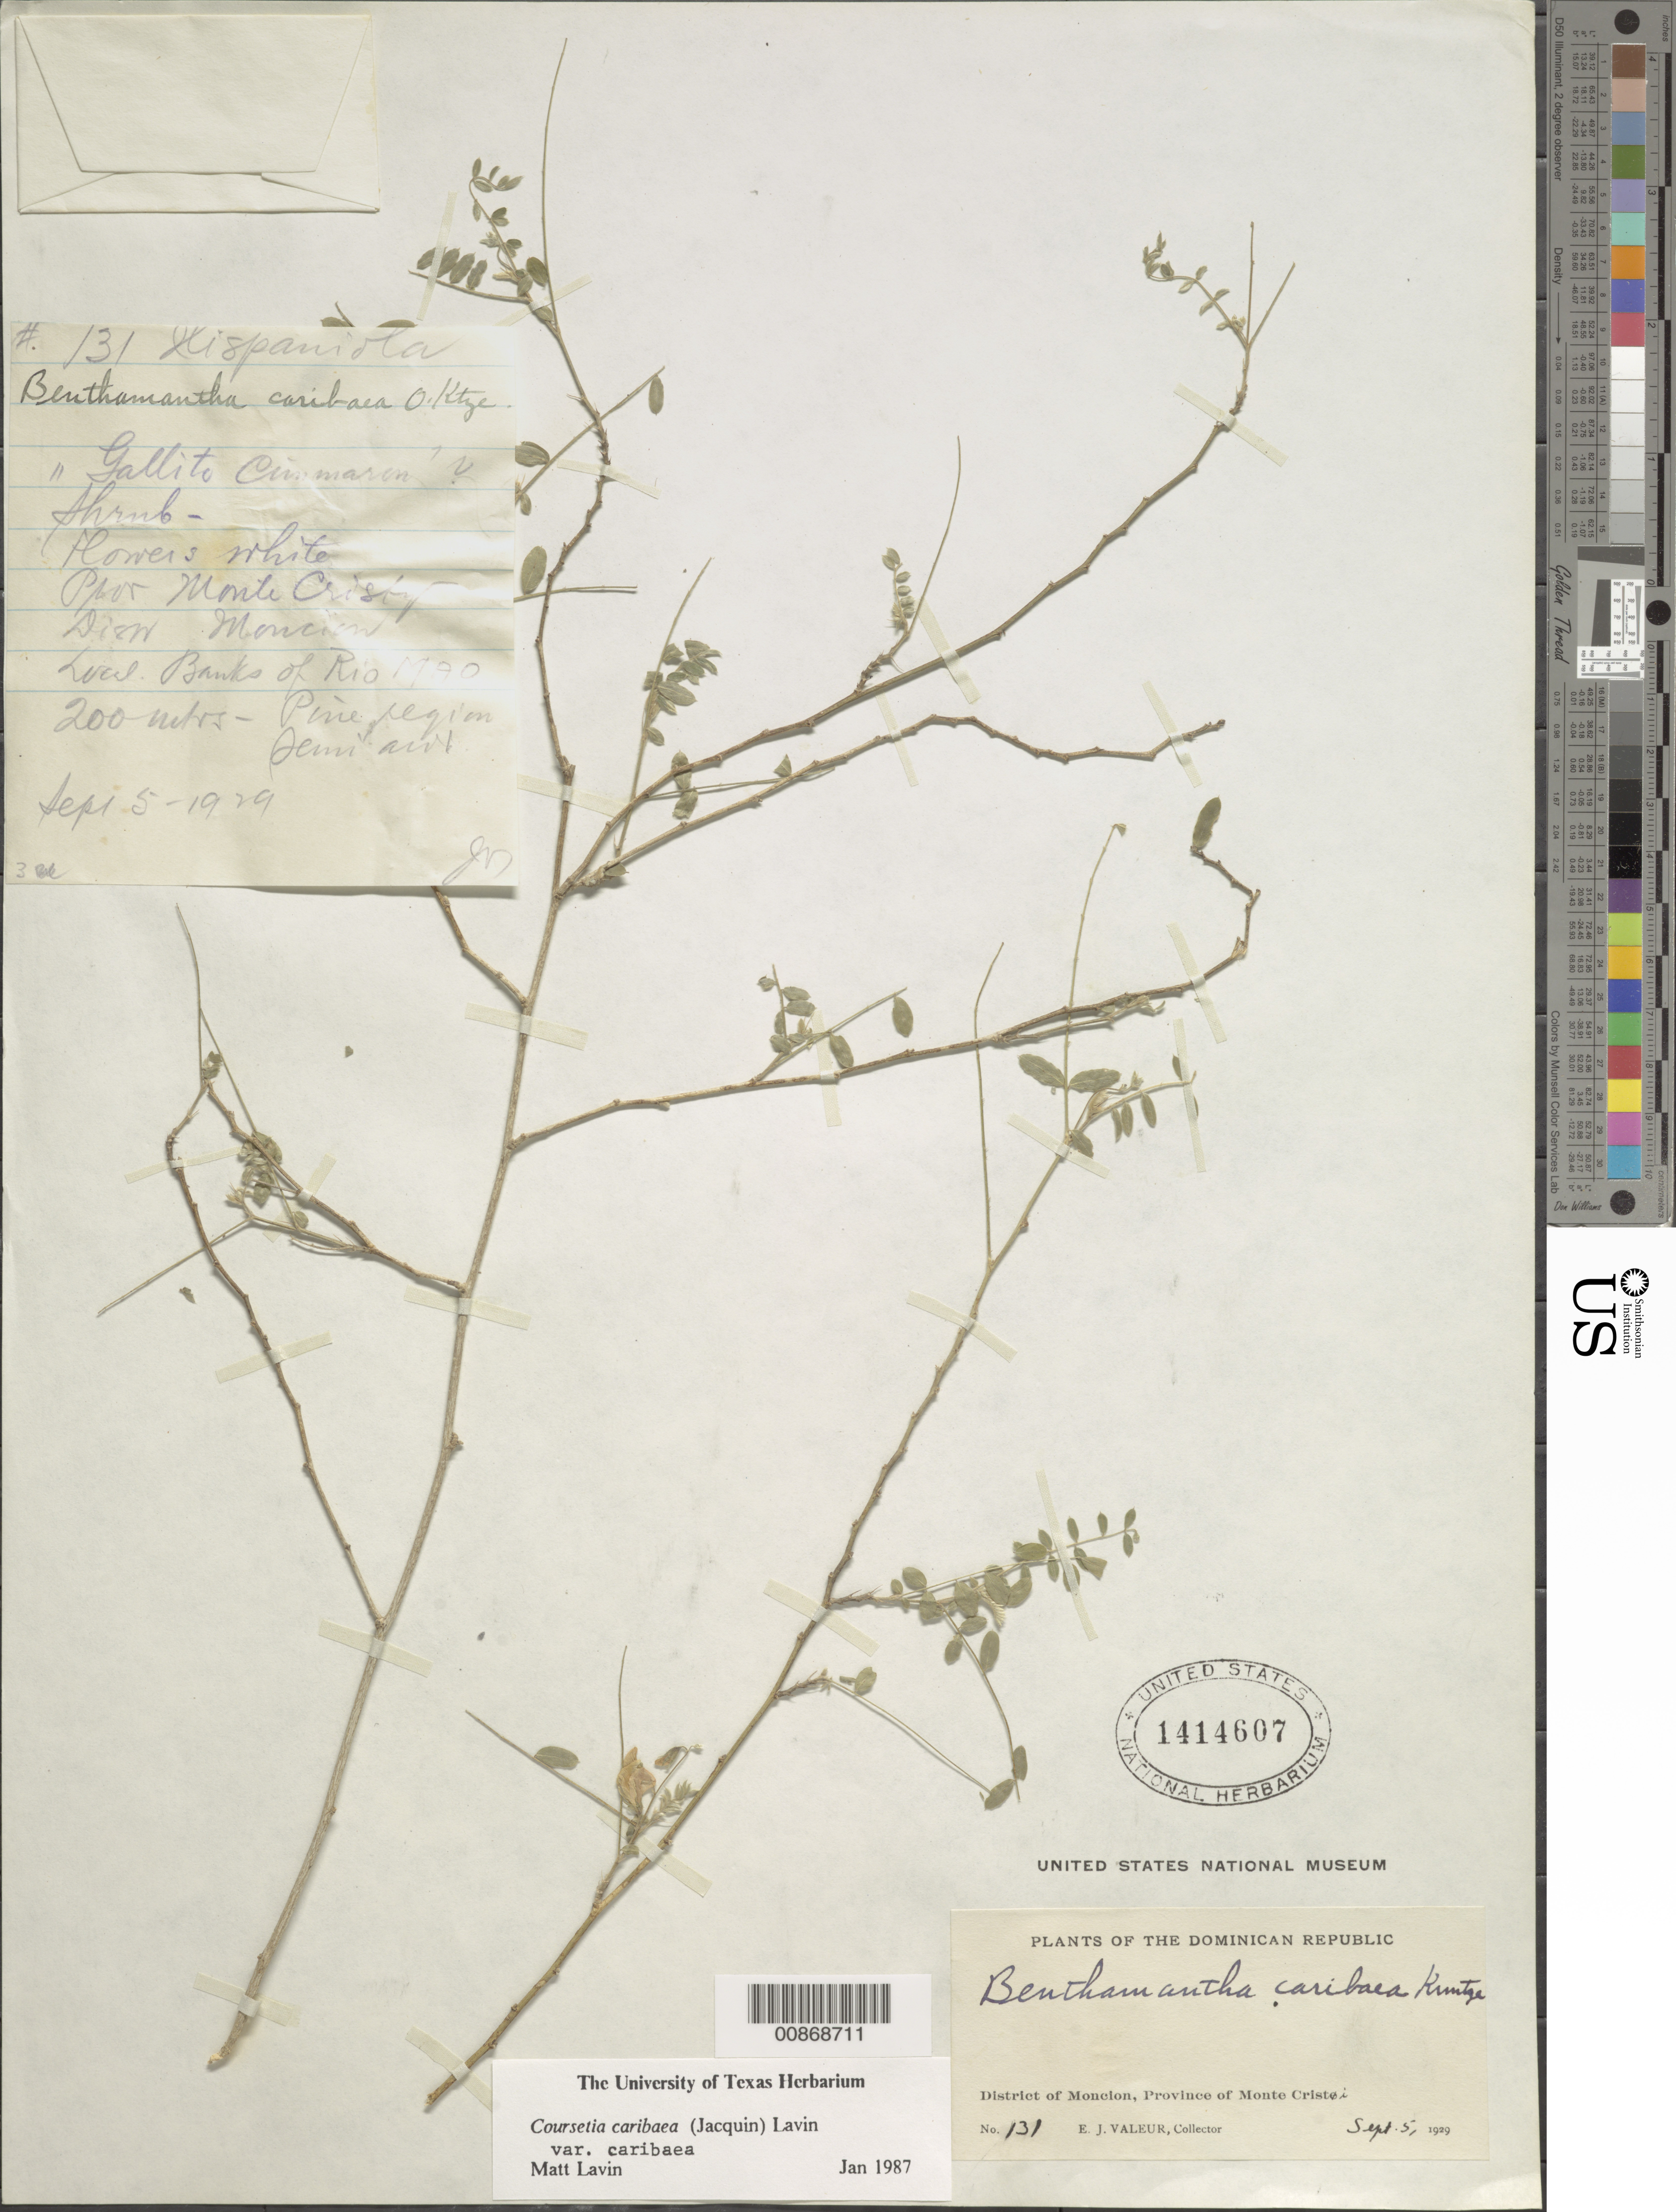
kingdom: Plantae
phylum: Tracheophyta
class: Magnoliopsida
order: Fabales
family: Fabaceae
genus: Coursetia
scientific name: Coursetia caribaea var. caribaea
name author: (Jacq.) Lavin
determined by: Lavin, M.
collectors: E. Valeur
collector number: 131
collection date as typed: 05 Sep 1929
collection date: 1929-09-05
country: Dominican Republic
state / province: Monte Cristi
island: Hispaniola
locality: Banks of Río Mao. Distr. Monción.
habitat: Pine region semi arid.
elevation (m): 200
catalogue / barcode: US 1414607